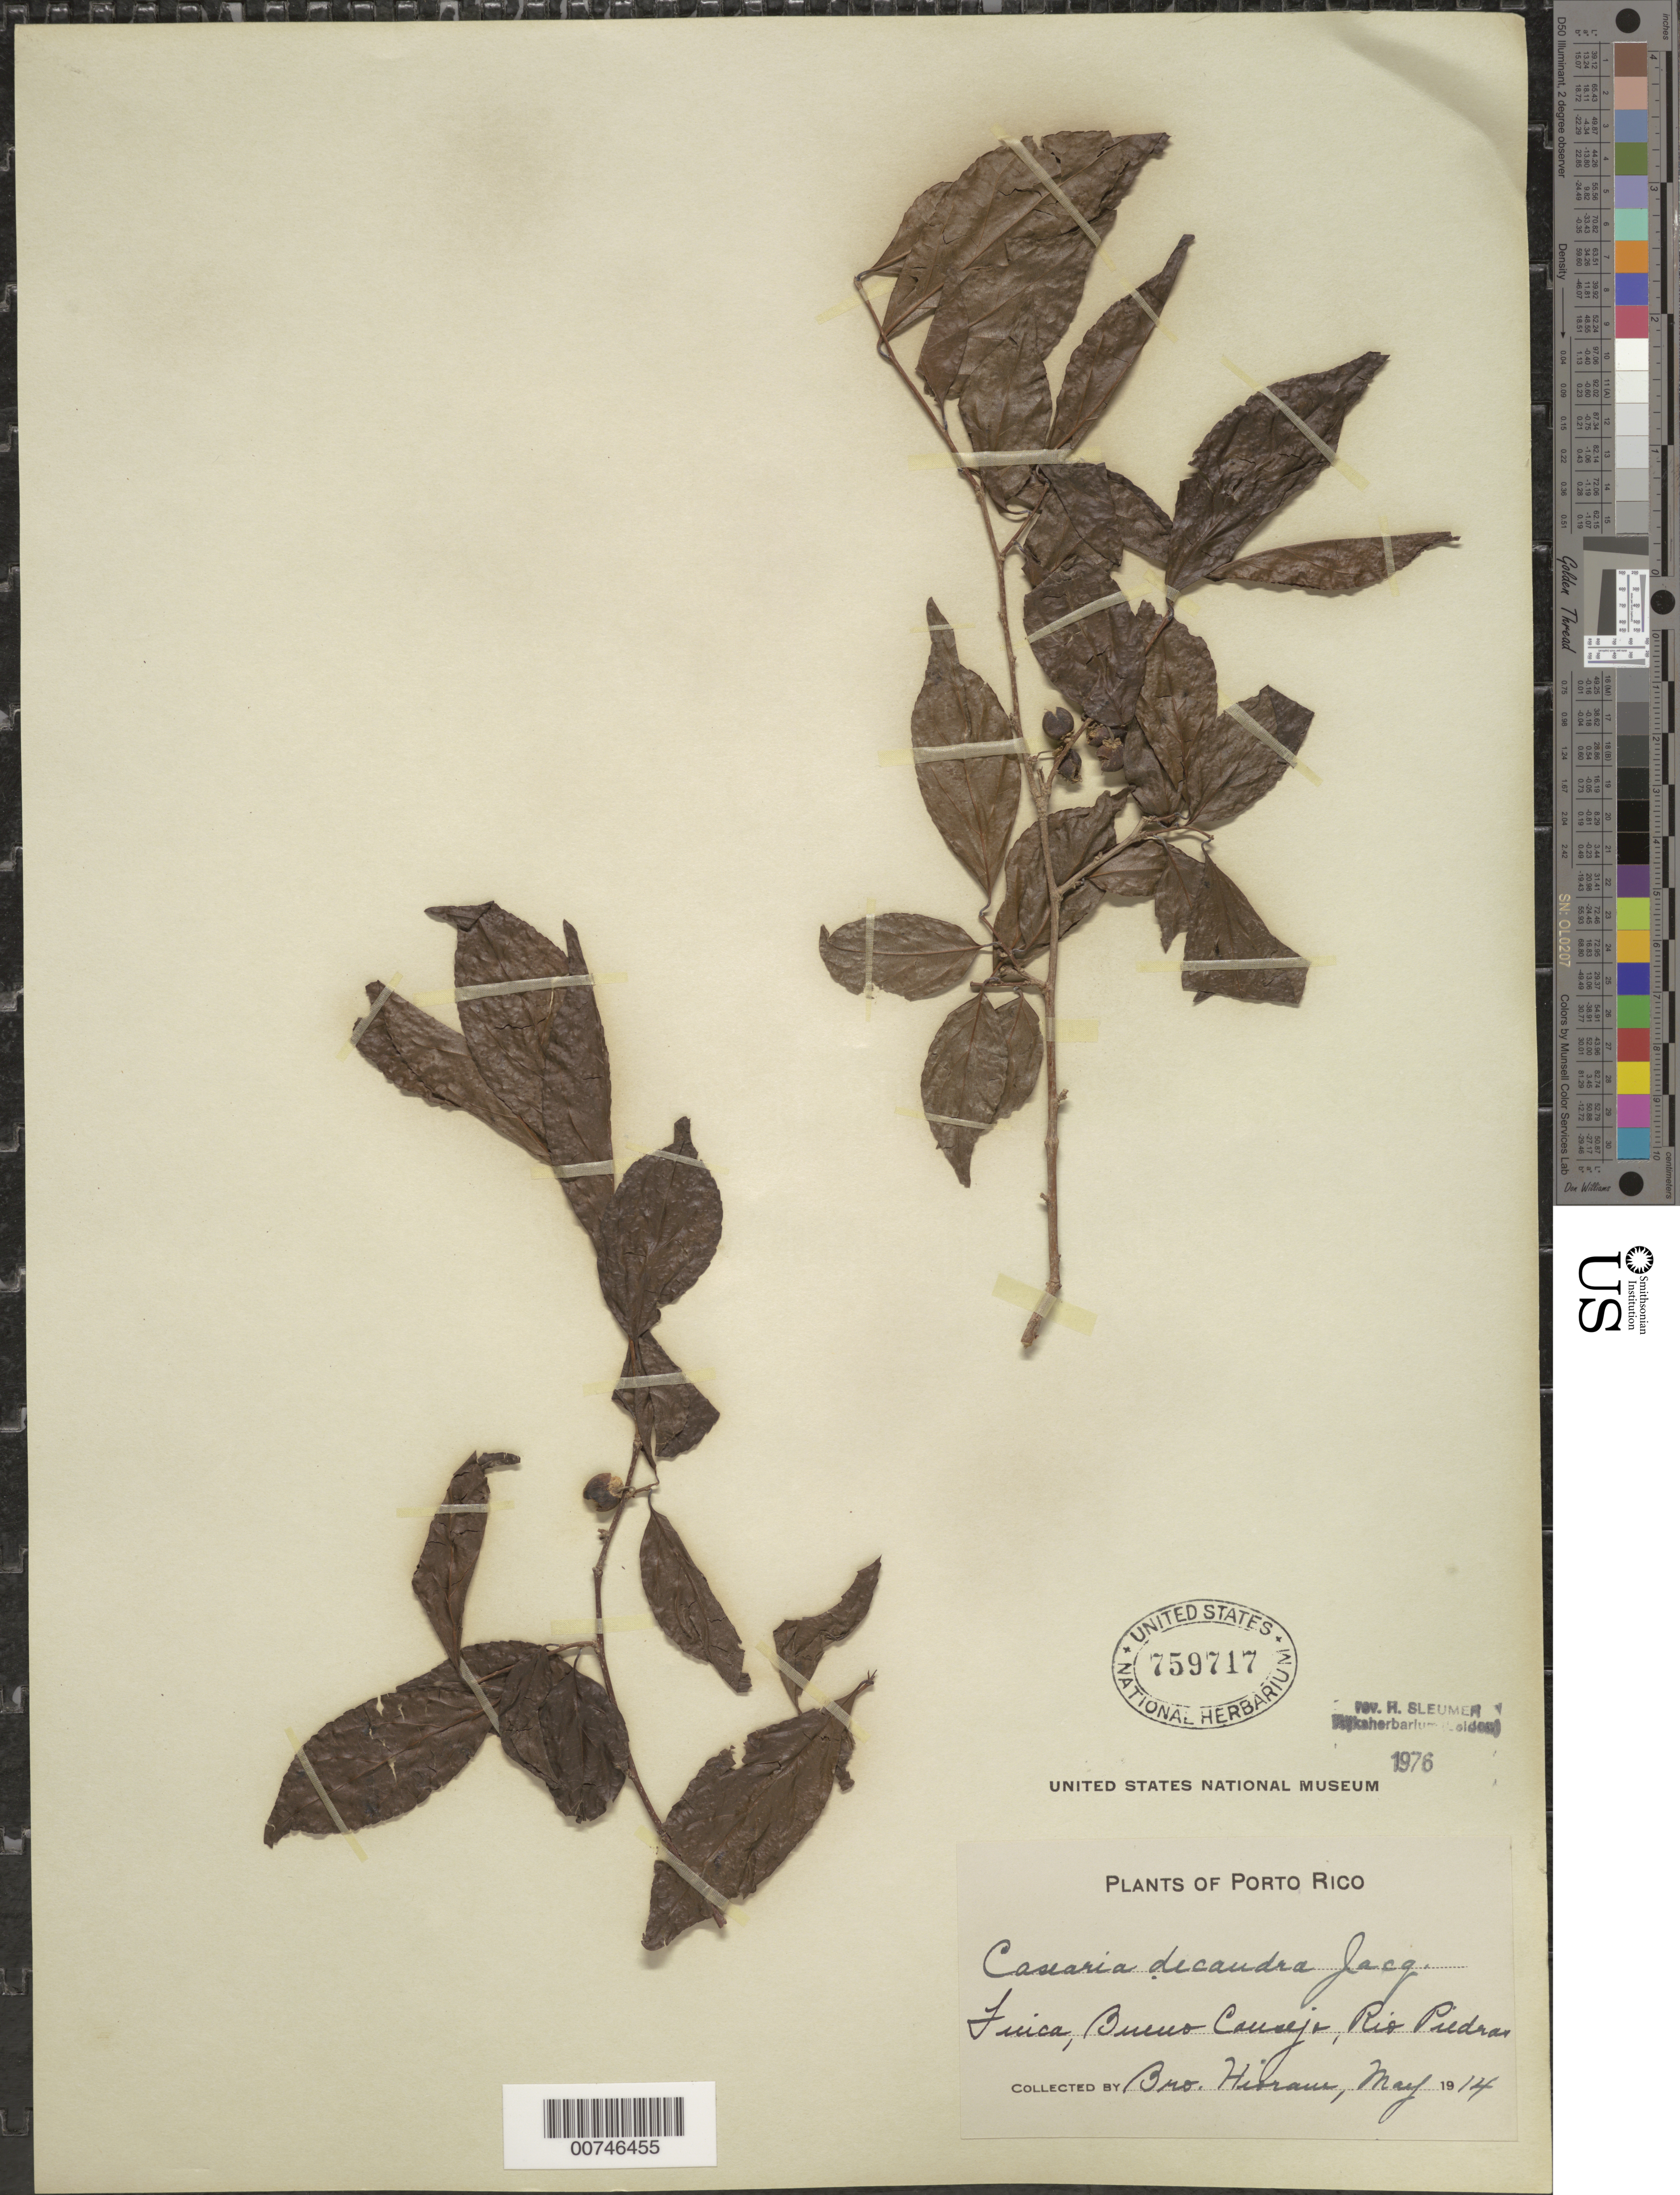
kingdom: Plantae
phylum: Tracheophyta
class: Magnoliopsida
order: Malpighiales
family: Salicaceae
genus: Casearia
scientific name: Casearia decandra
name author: Jacq.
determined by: Sleumer, H. O.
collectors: Bro. Hioram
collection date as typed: May 1914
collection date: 1914-05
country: Puerto Rico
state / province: San Juan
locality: Finca Buen Consejo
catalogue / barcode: US 759717